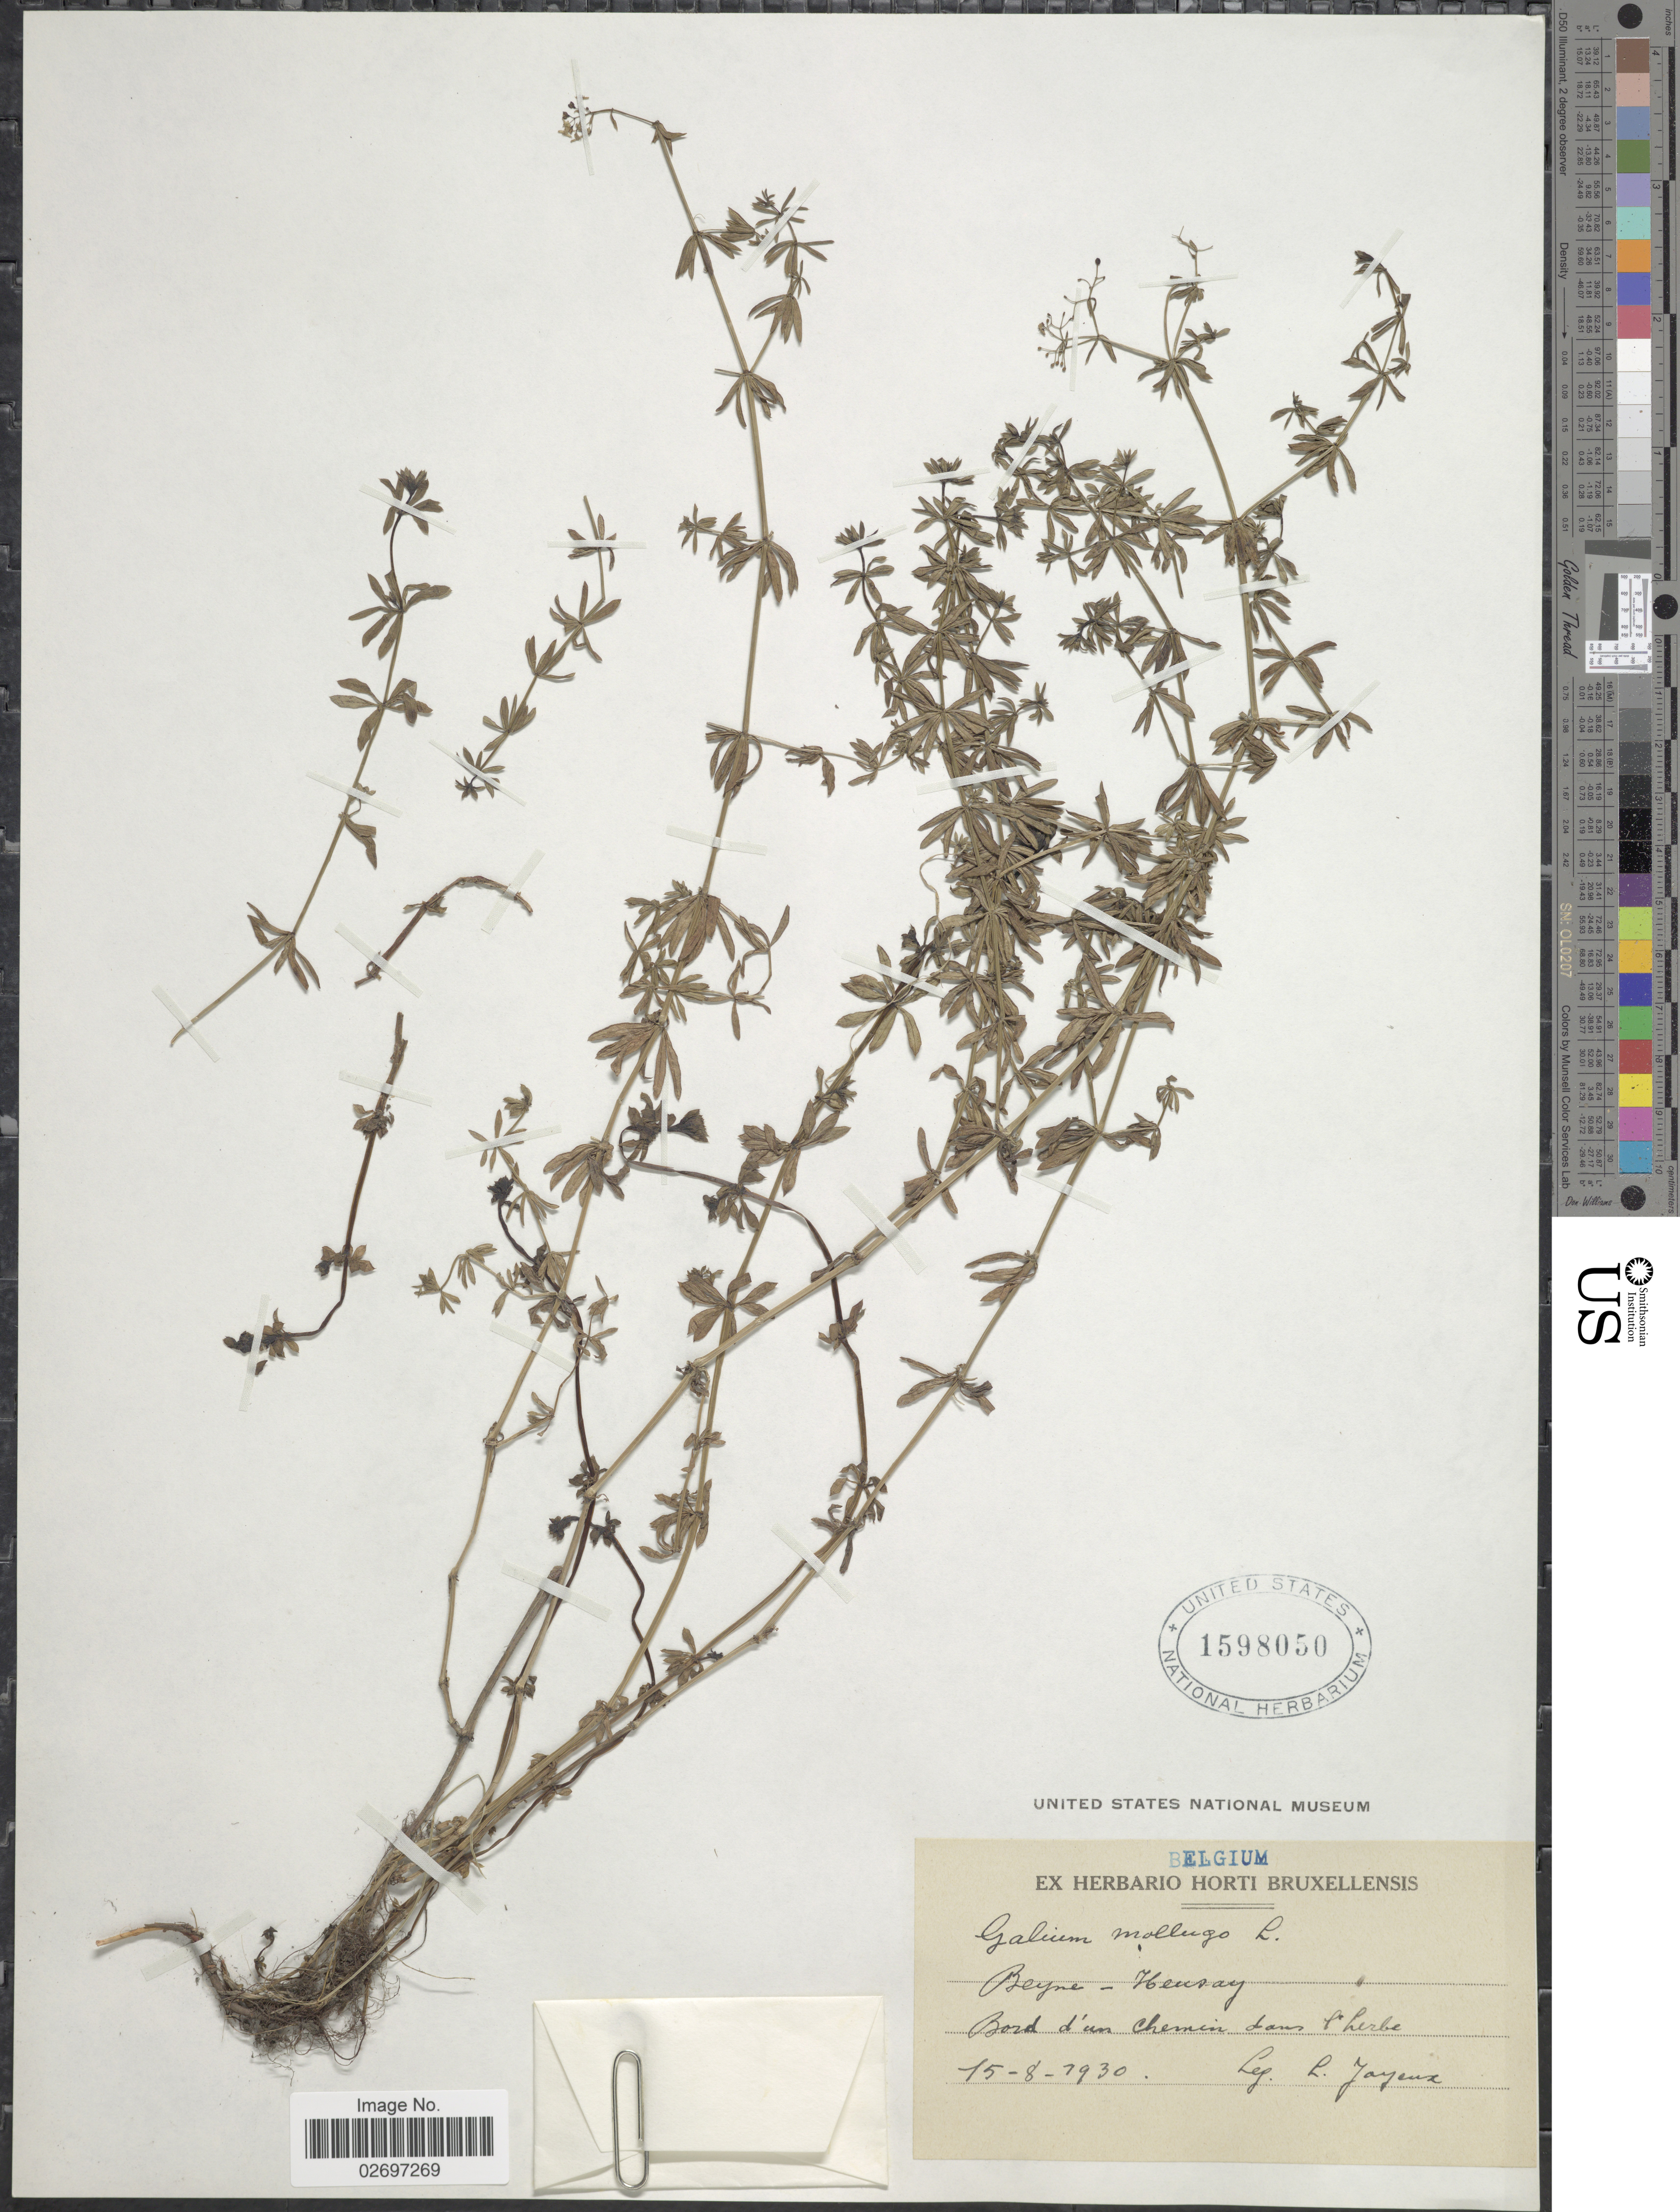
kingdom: Plantae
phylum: Tracheophyta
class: Magnoliopsida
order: Gentianales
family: Rubiaceae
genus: Galium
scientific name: Galium mollugo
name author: L.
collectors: L. Jayeux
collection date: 1930-08-15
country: Belgium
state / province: Wallonia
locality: Beyne - Heusay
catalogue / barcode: US 1598050